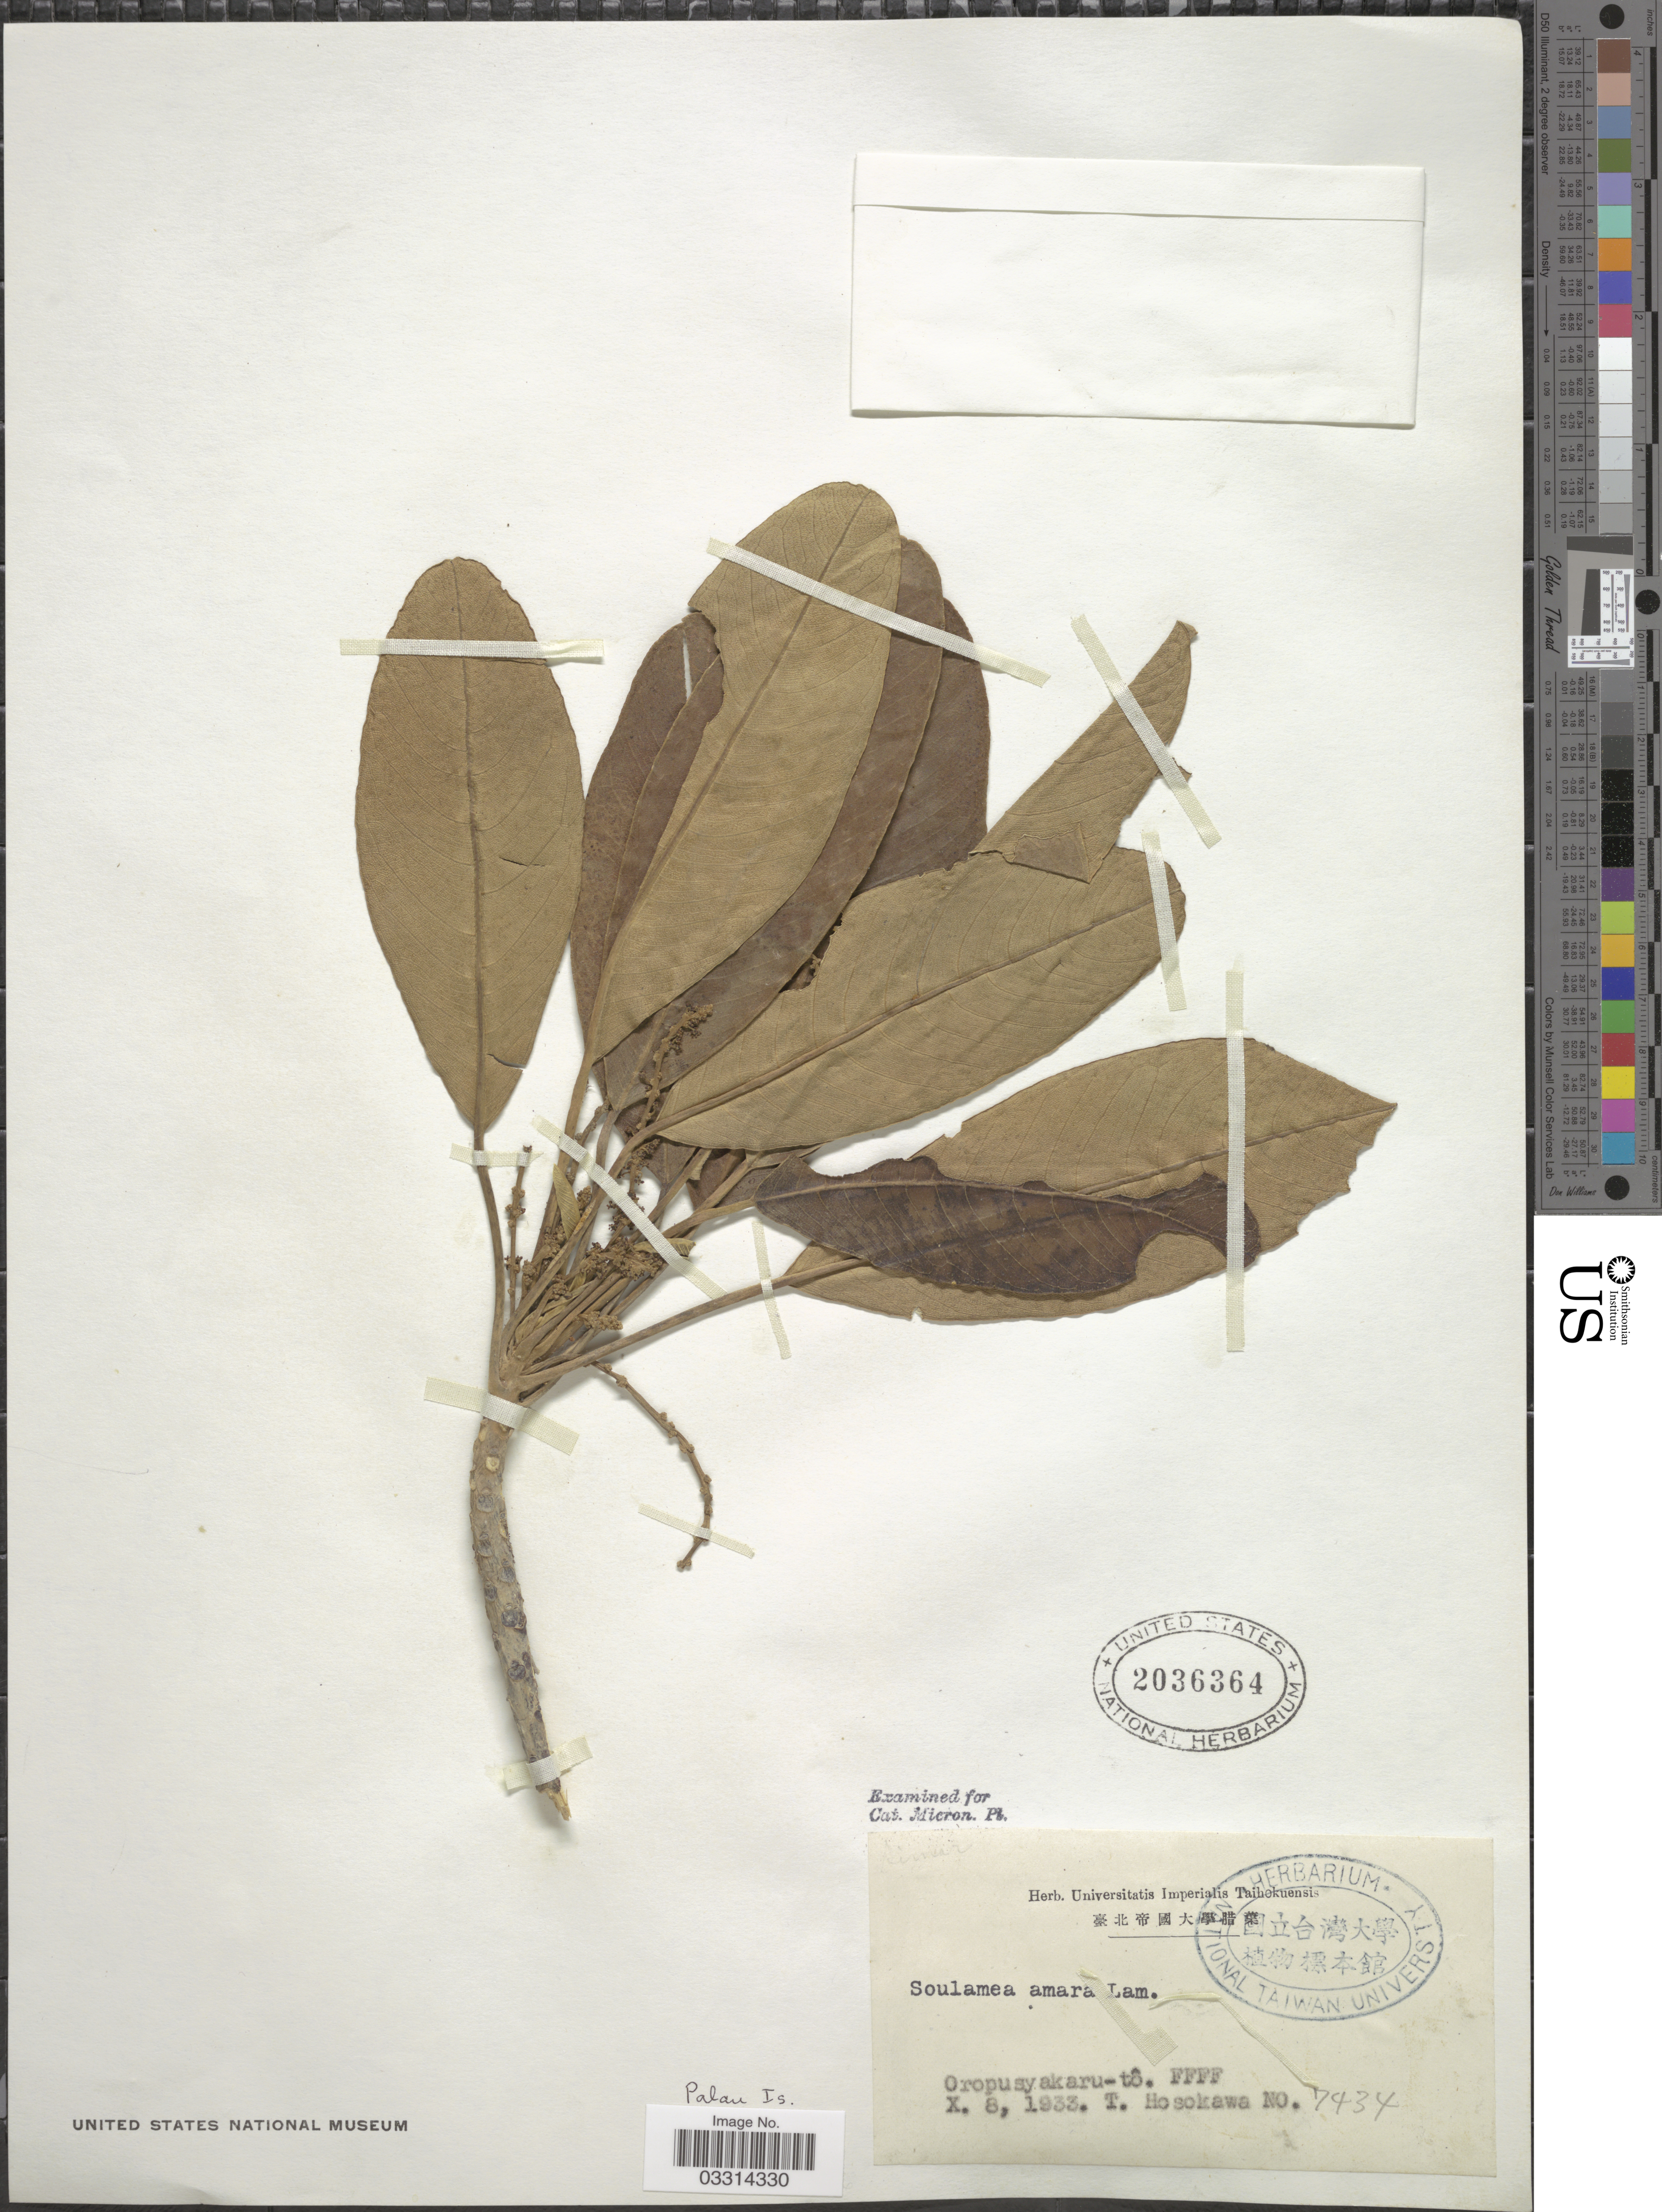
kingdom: Plantae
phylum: Tracheophyta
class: Magnoliopsida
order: Sapindales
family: Simaroubaceae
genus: Soulamea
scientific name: Soulamea amara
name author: Lam.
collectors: T. Hosokawa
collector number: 7434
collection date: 1933-10-08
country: Palau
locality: Palau Is.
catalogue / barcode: US 2036364